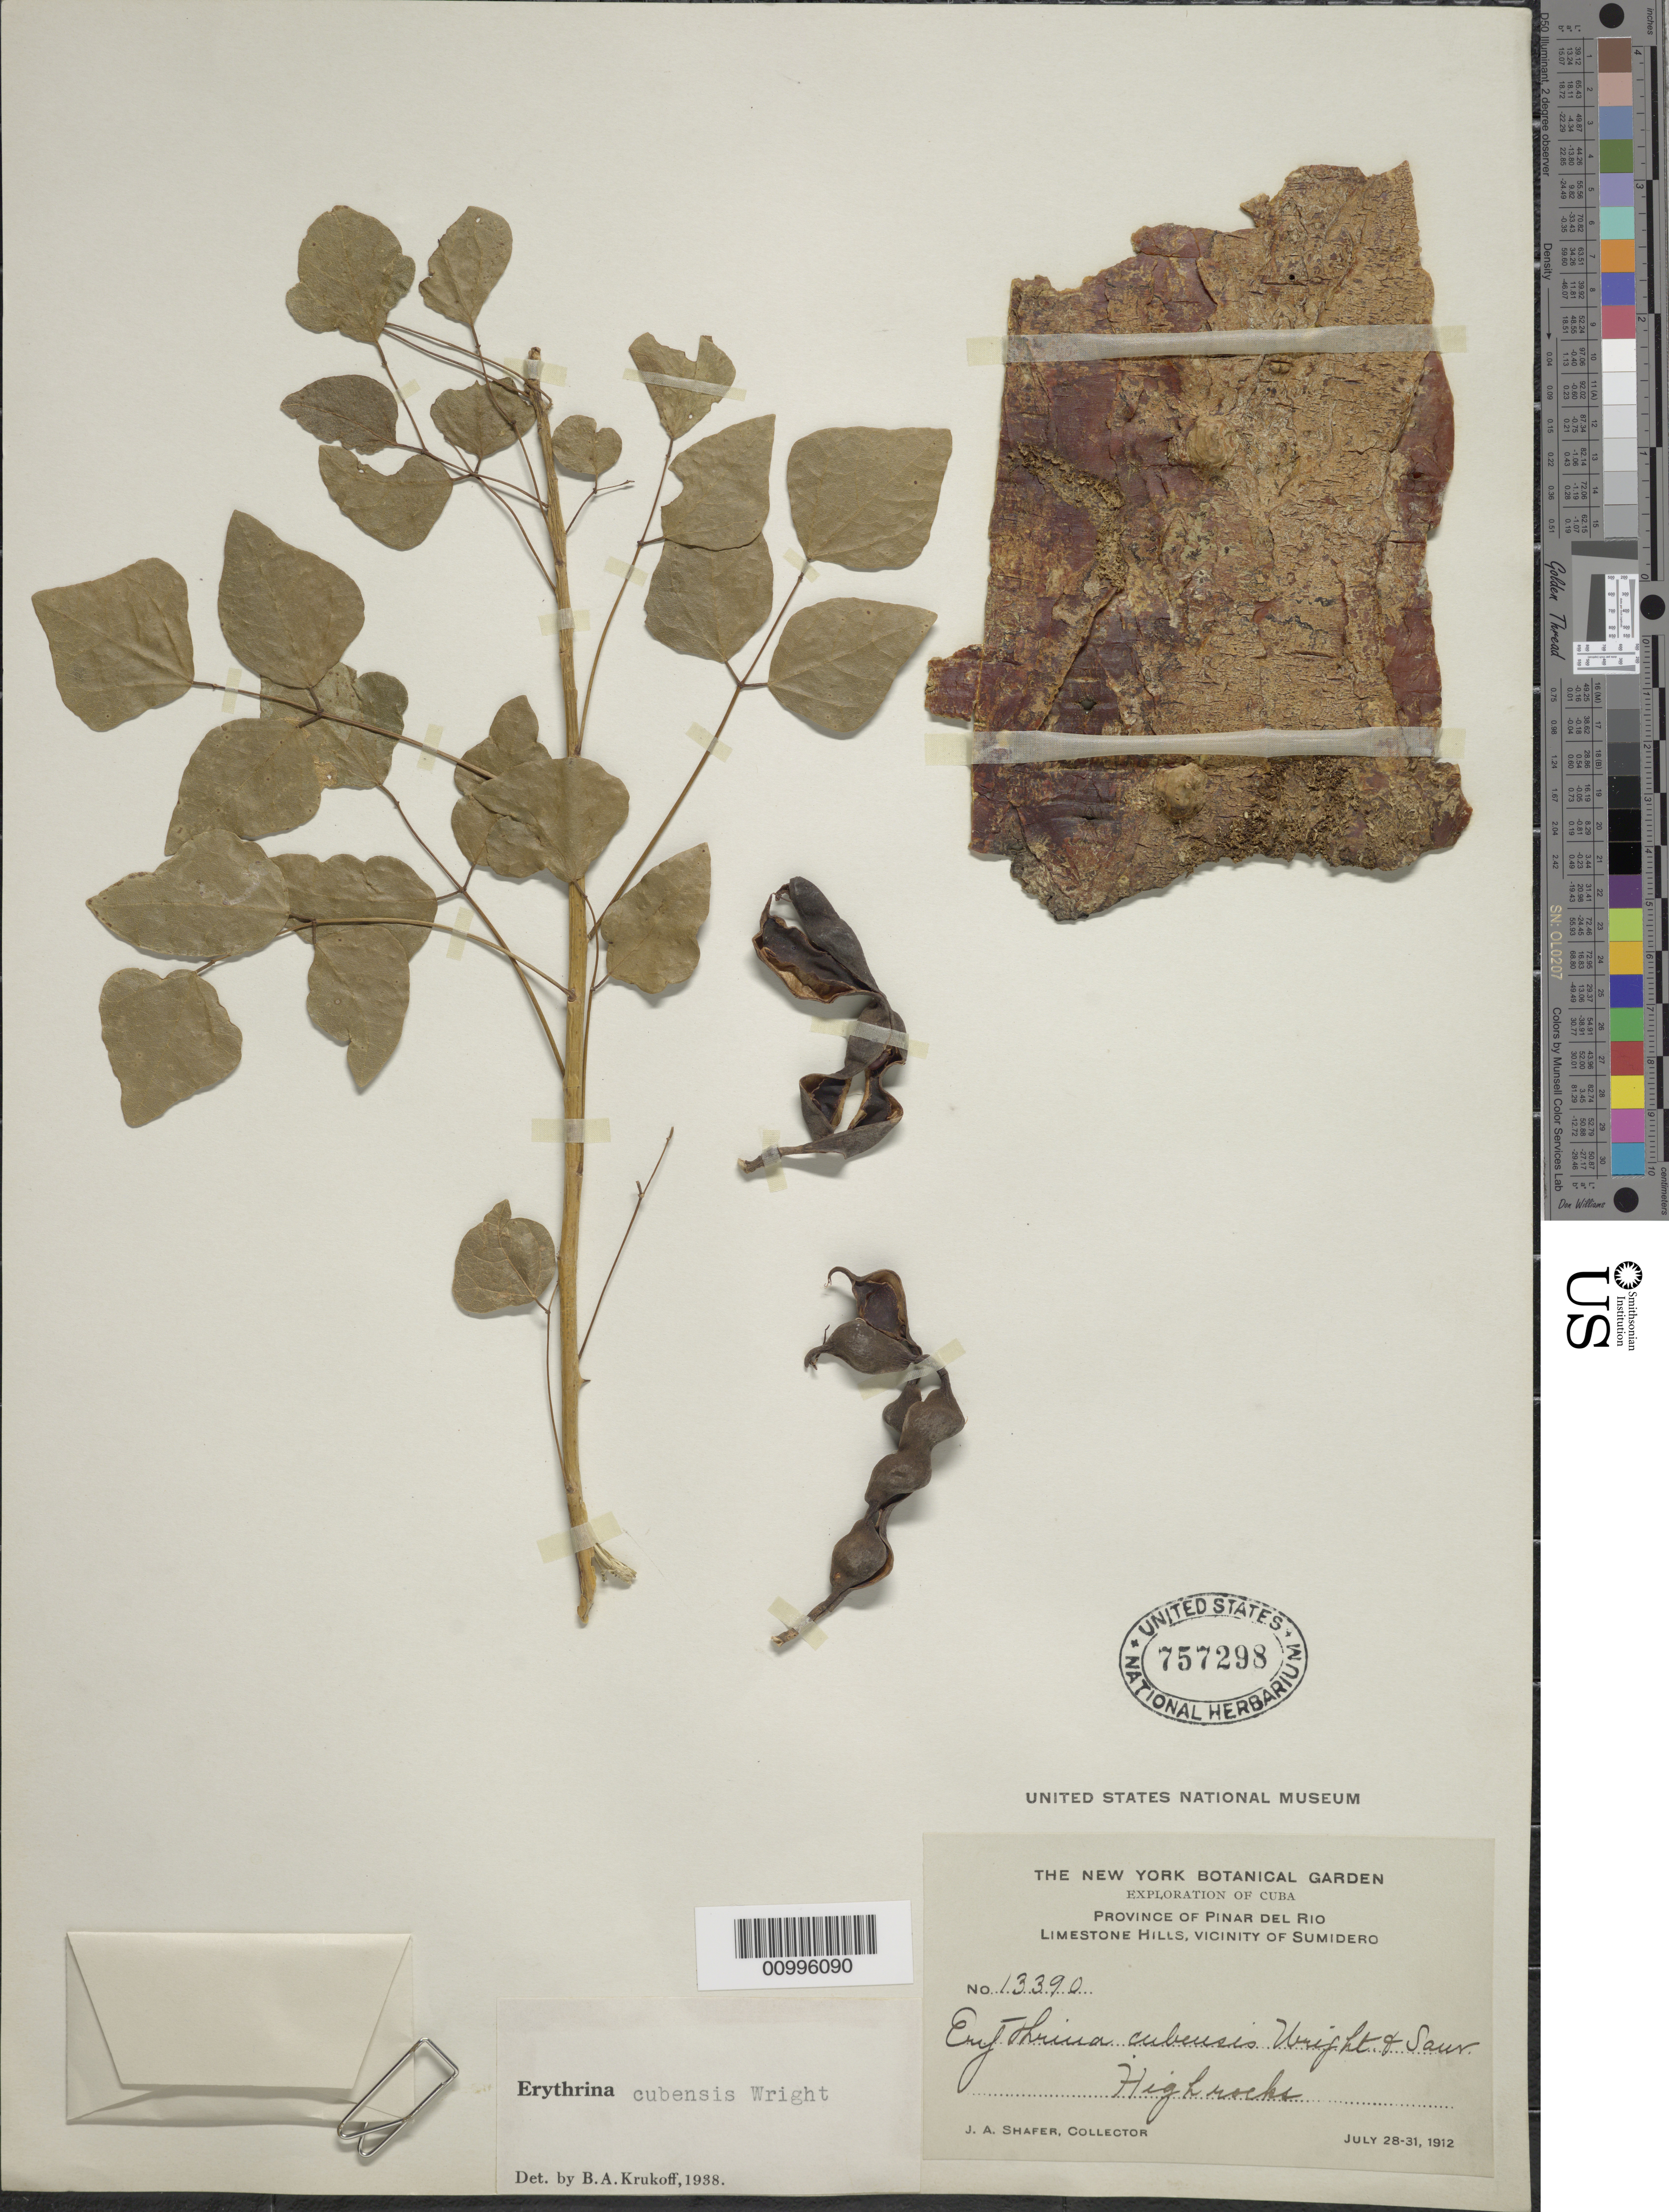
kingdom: Plantae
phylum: Tracheophyta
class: Magnoliopsida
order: Fabales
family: Fabaceae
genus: Erythrina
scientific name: Erythrina cubensis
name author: C. Wright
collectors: J. A. Shafer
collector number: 13390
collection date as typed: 28 Jul 1912 to 31 Jul 1912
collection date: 1912-07-28/1912-07-31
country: Cuba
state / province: Pinar del Rio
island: Cuba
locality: Province of Pinar Del Rio, Limestone Hills, vicinity of Sumidero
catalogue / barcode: US 757298